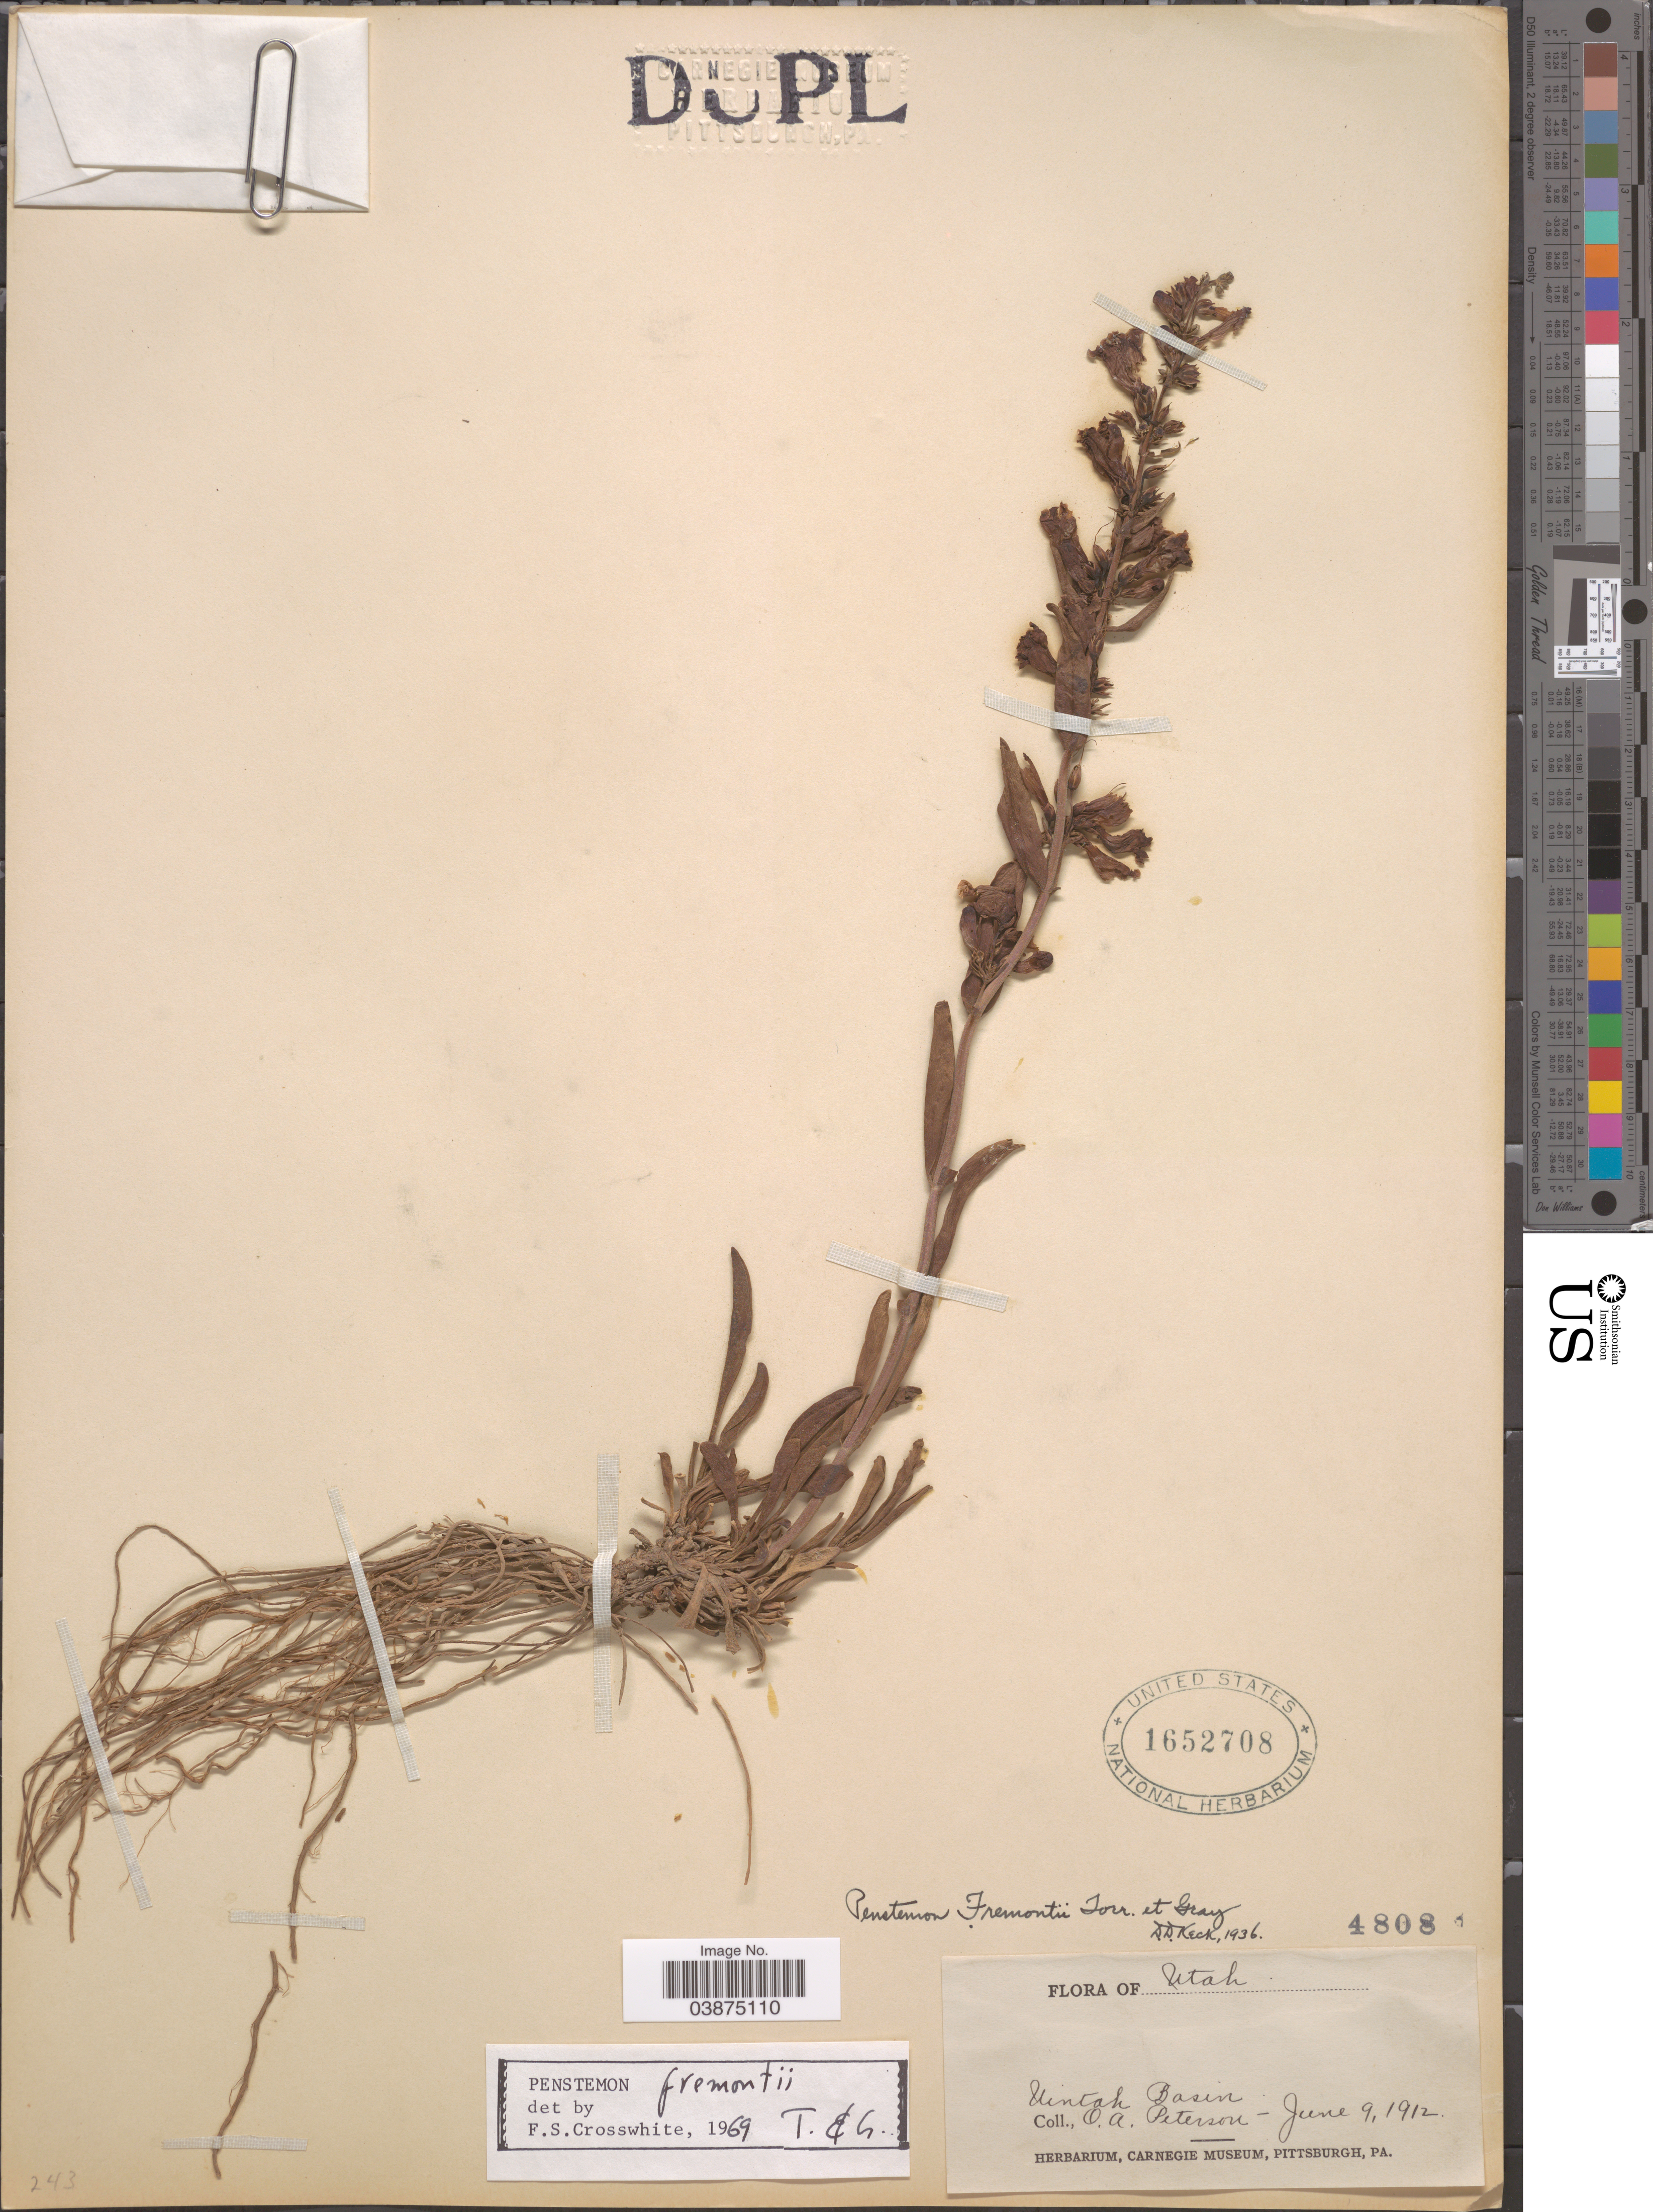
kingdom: Plantae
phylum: Tracheophyta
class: Magnoliopsida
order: Lamiales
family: Plantaginaceae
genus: Penstemon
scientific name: Penstemon fremontii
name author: Torr. & A. Gray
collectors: O. Peterson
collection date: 1912-06-09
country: United States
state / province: Utah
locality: Uintah Basin.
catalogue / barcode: US 1652708